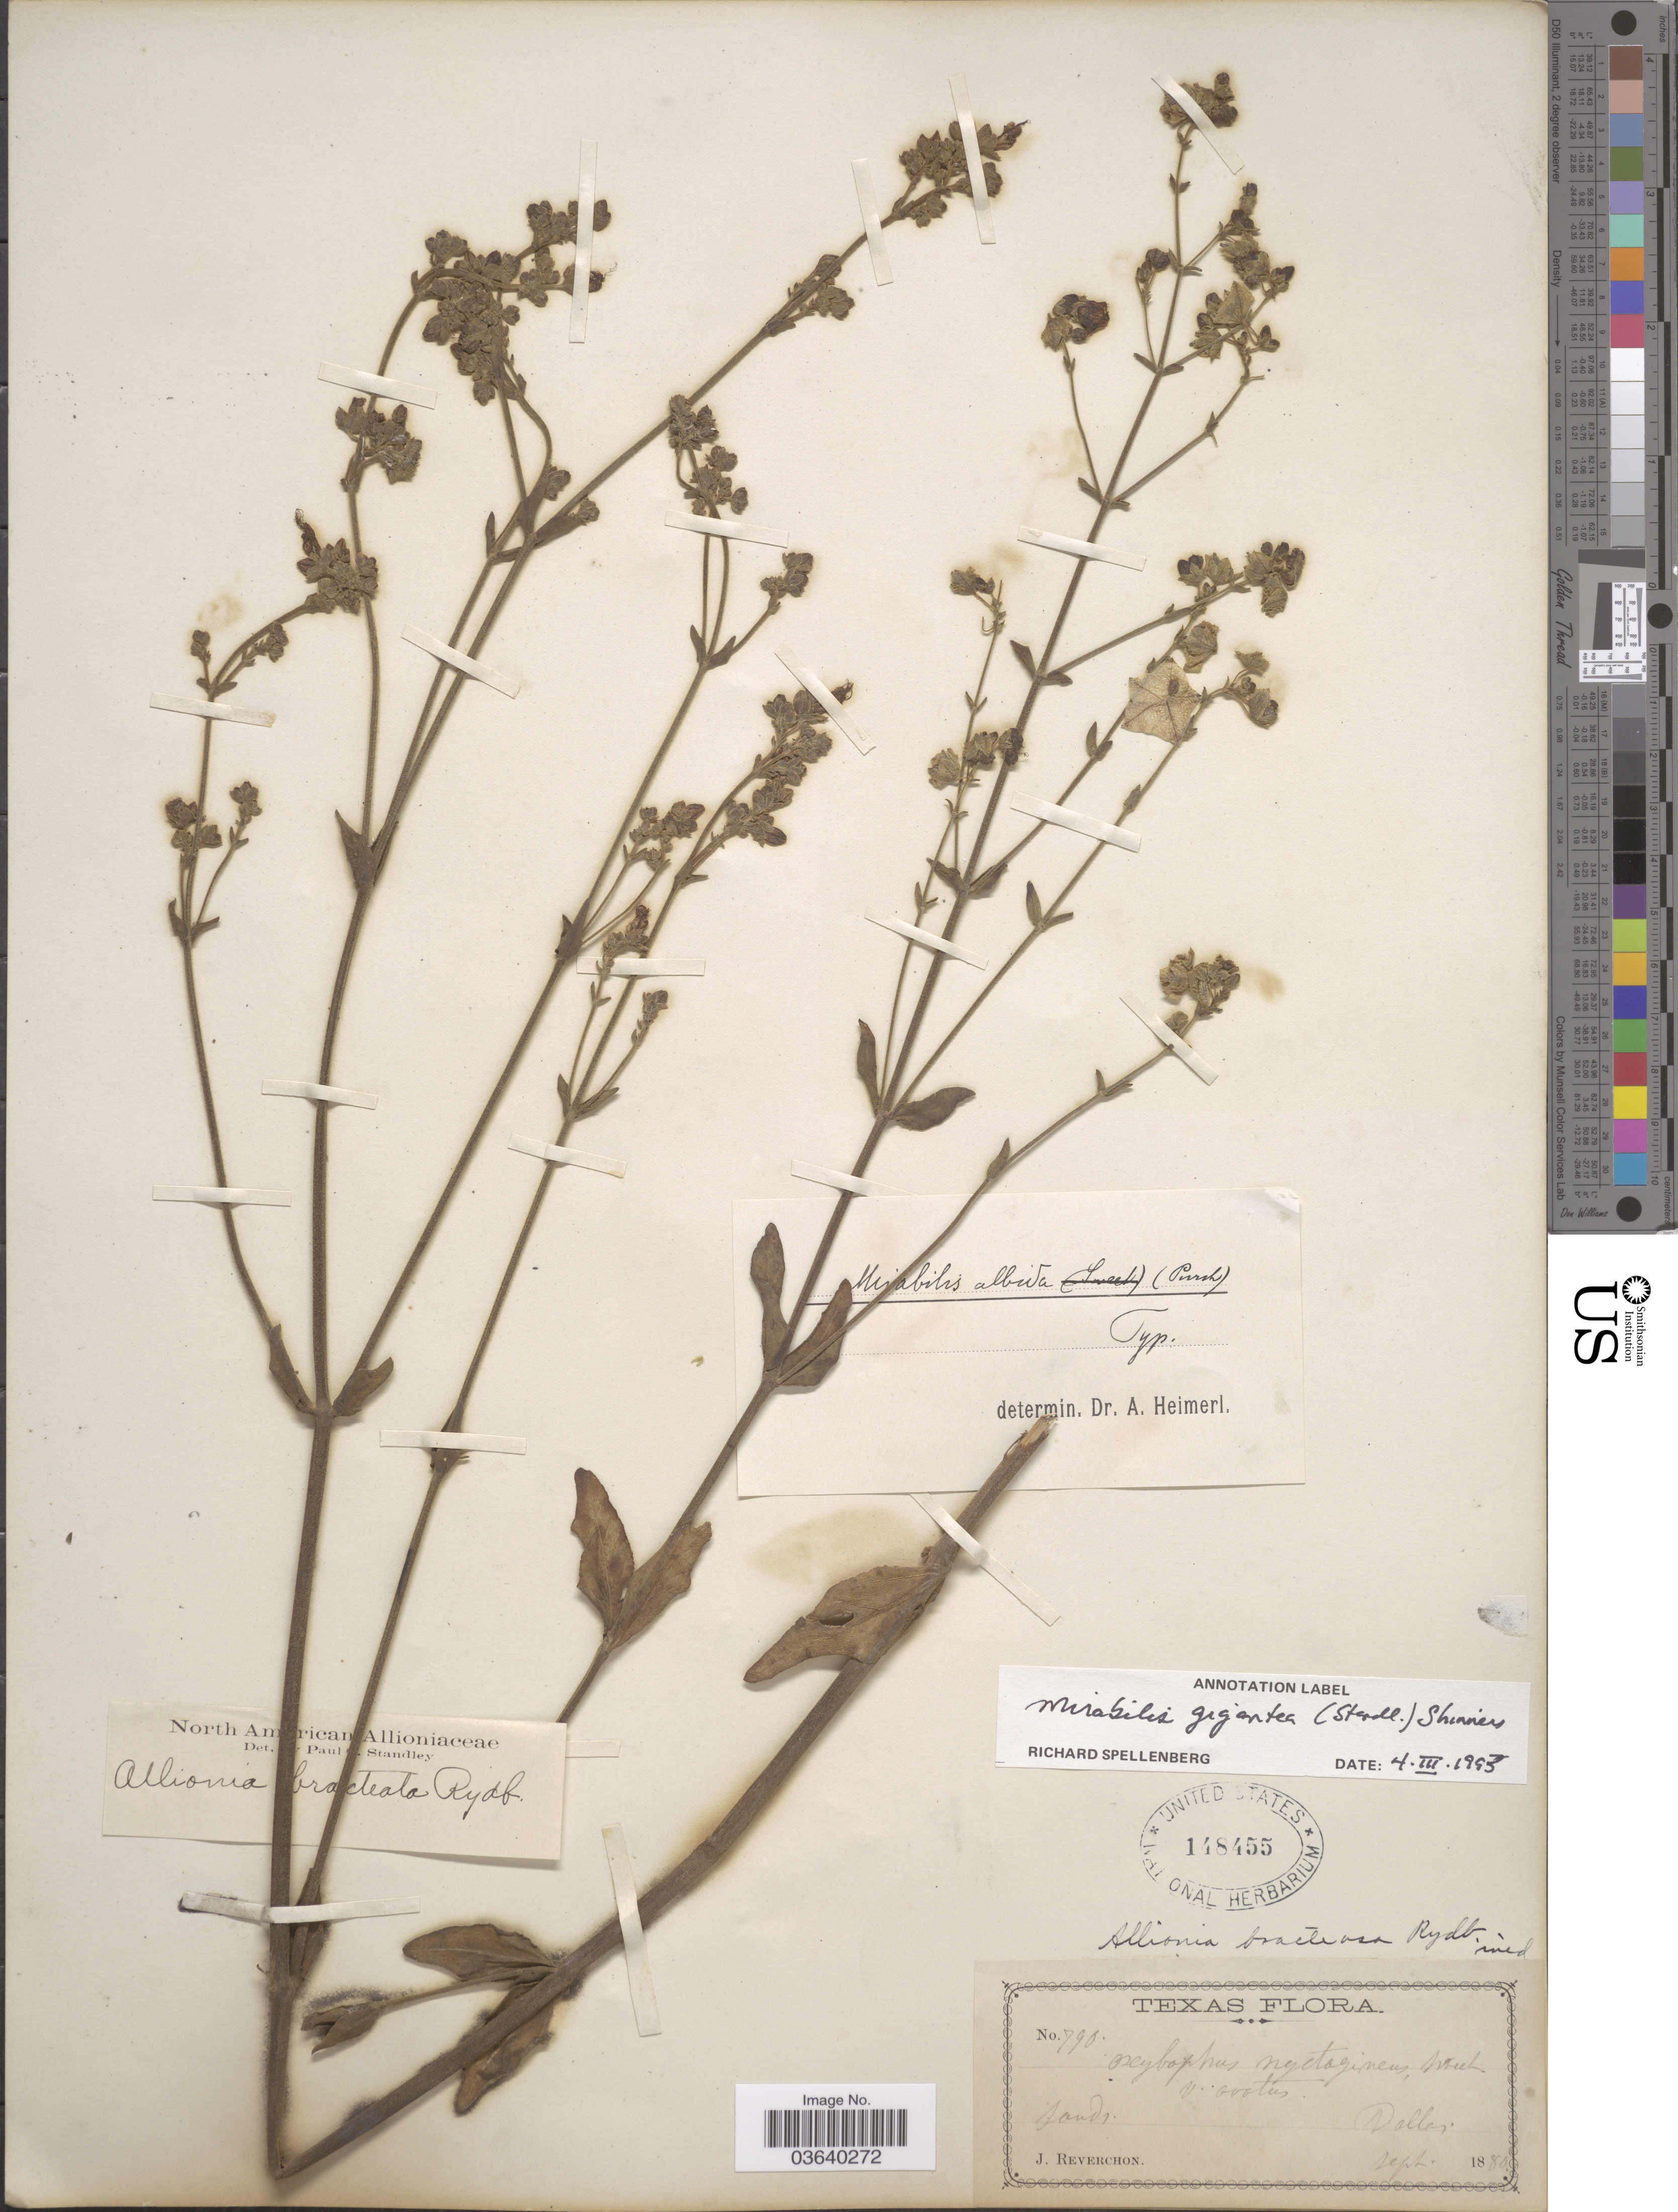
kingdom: Plantae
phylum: Tracheophyta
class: Magnoliopsida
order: Caryophyllales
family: Nyctaginaceae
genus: Mirabilis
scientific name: Mirabilis albida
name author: (Walter) Heimerl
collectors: J. Reverchon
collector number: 790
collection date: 1880-09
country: United States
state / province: Texas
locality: Dallas.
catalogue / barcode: US 148455